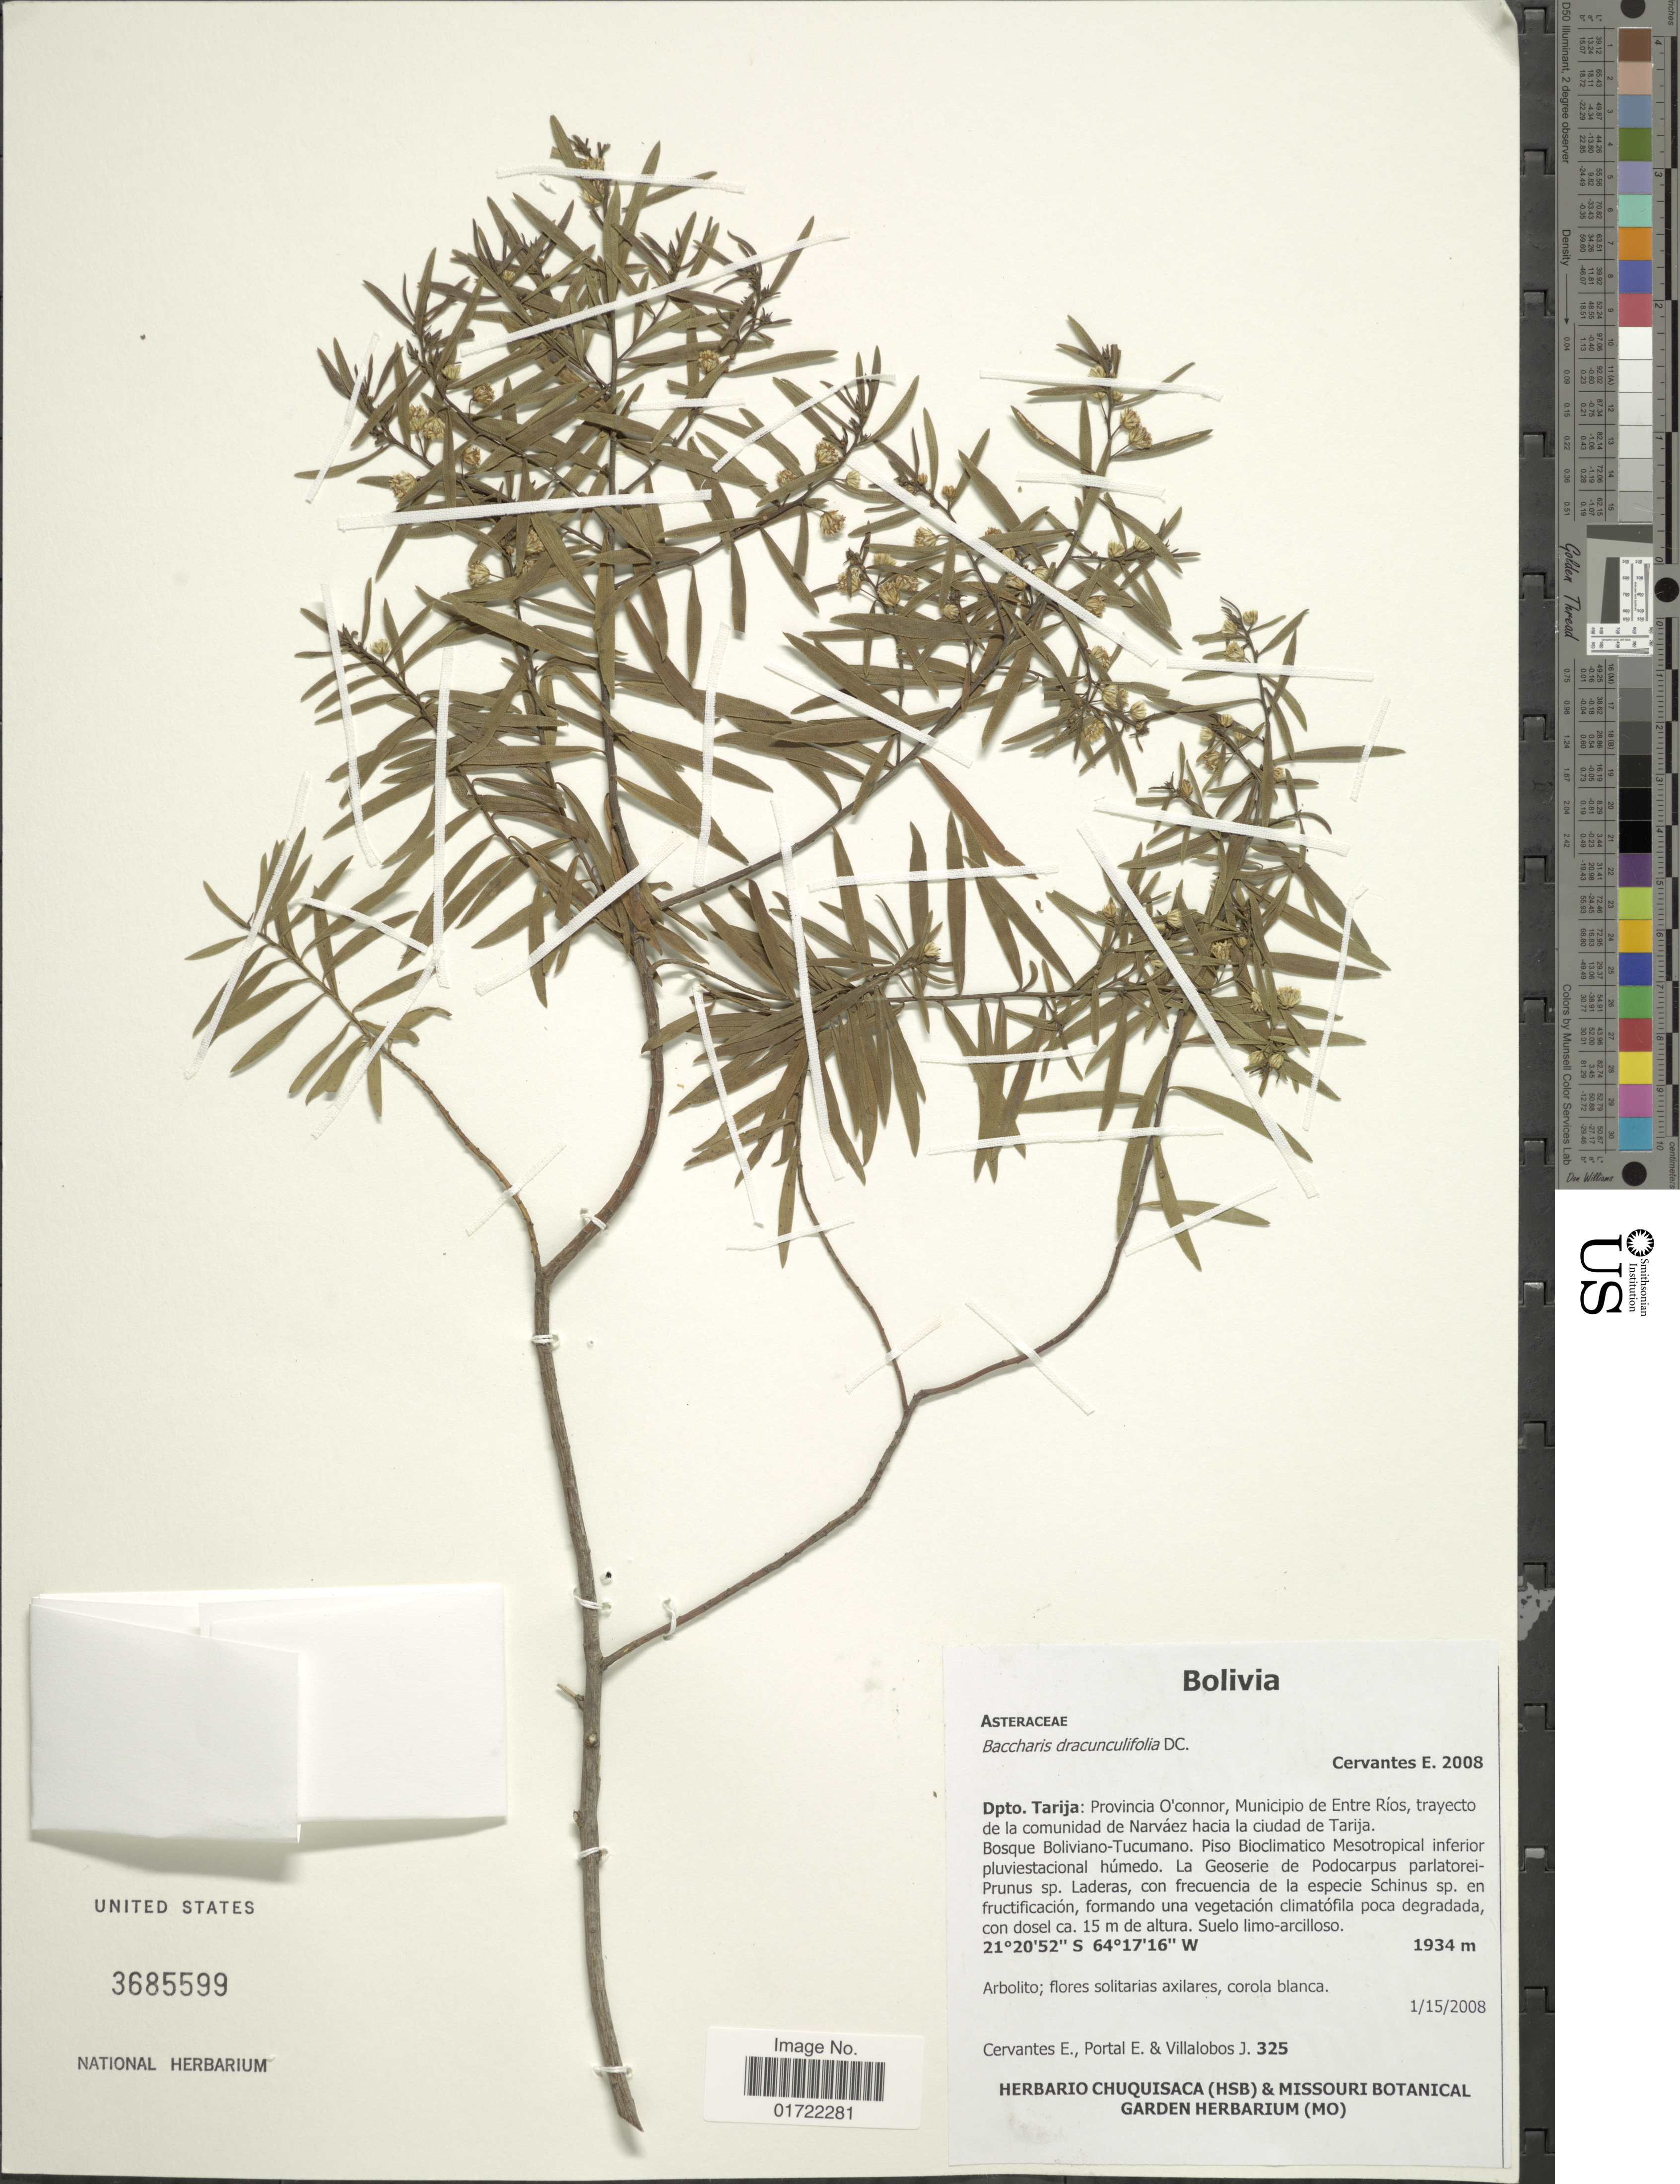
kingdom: Plantae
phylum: Tracheophyta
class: Magnoliopsida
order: Asterales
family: Asteraceae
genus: Baccharis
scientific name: Baccharis dracunculifolia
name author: DC.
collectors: E. Cervantes, E. Portal & J. Villalobos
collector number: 325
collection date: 2008-01-15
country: Bolivia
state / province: Tarija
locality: Province O'connor, Municipio de Entre Rios, trayecto de la comunidad de Narvaez hacia la ciudad de Tarija, Bosque Boliviano-Tucumano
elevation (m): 1934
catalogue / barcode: US 3685599